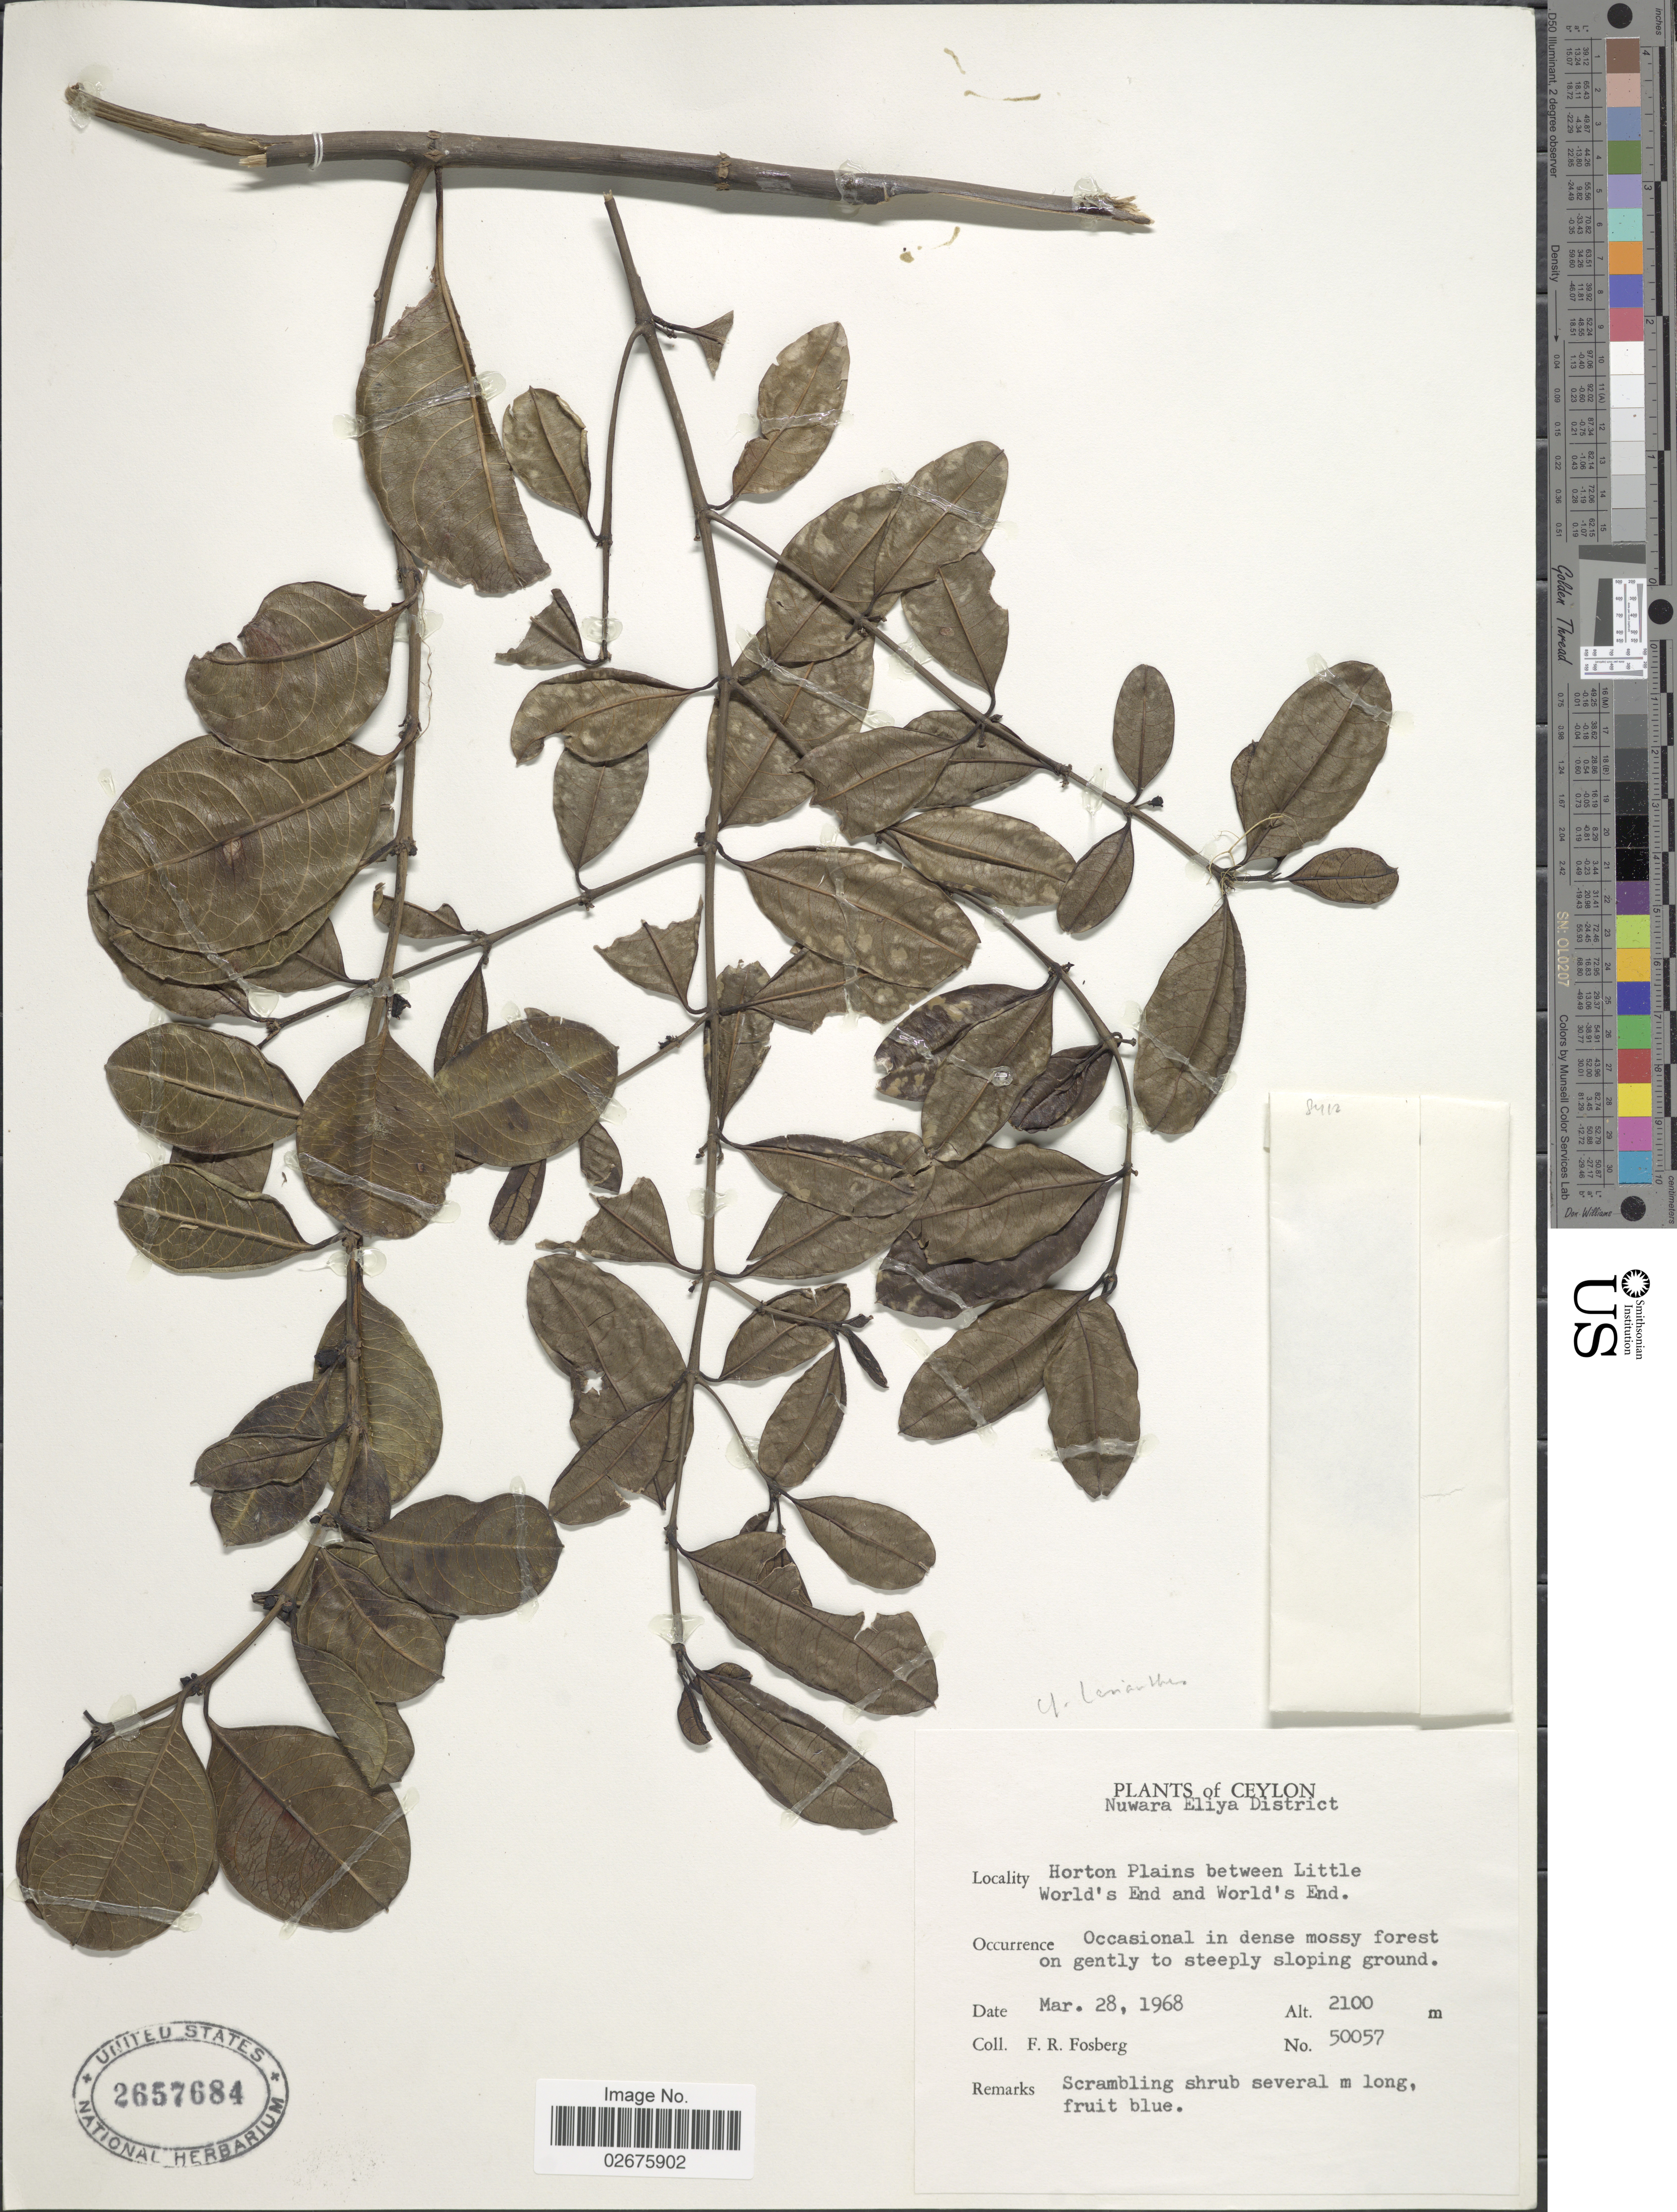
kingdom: Plantae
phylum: Tracheophyta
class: Magnoliopsida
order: Gentianales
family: Rubiaceae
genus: Lasianthus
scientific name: Lasianthus sp.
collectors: F. R. Fosberg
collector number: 50057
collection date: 1968-03-28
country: Sri Lanka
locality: Ceylon, Nuwara ELiya District, Horton Plains between Little World's End and World's End, Occasional in dense mossy forest on gently to steeply sloping ground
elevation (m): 2100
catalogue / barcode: US 2657684